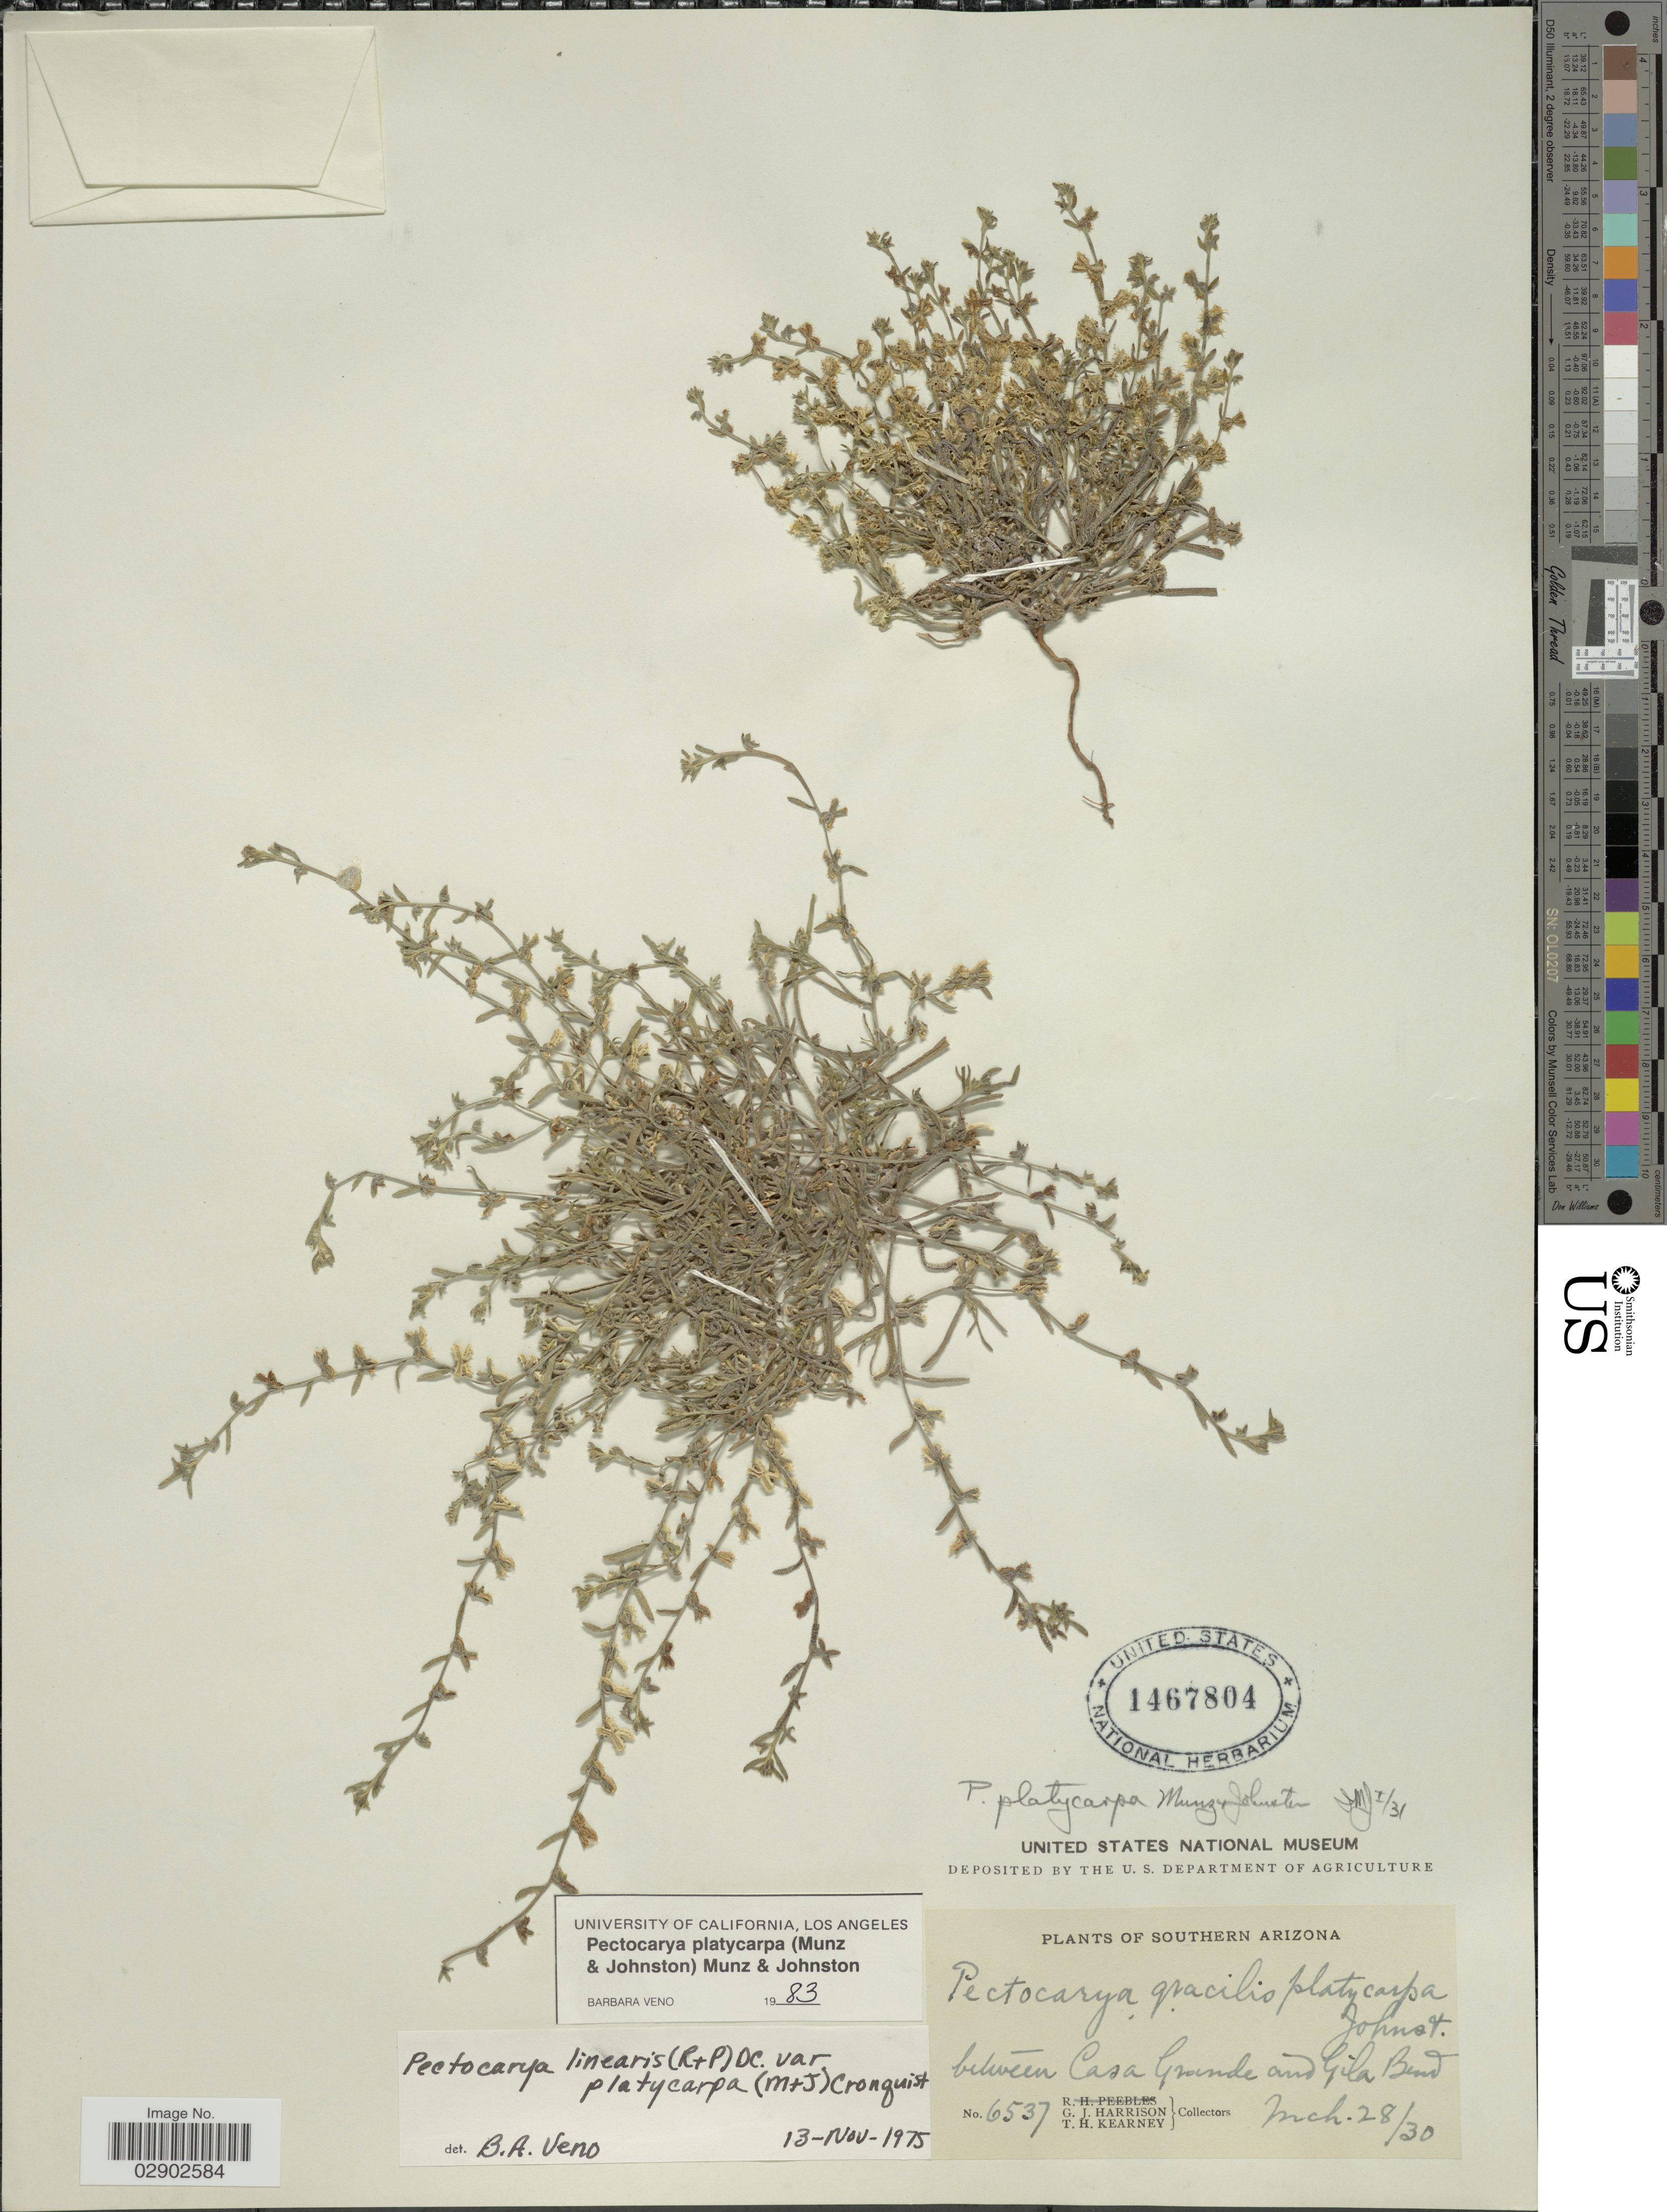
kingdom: Plantae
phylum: Tracheophyta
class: Magnoliopsida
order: Boraginales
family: Boraginaceae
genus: Pectocarya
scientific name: Pectocarya linearis var. platycarpa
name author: (Munz & I.M. Johnst.) Cronq.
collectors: G. J. Harrison & T. H. Kearney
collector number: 6537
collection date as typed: Transcribed d/m/y: 28/3/30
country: United States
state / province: Arizona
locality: Southern Arizona, between Casa Grande and Gila Bend.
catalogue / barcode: US 1467804